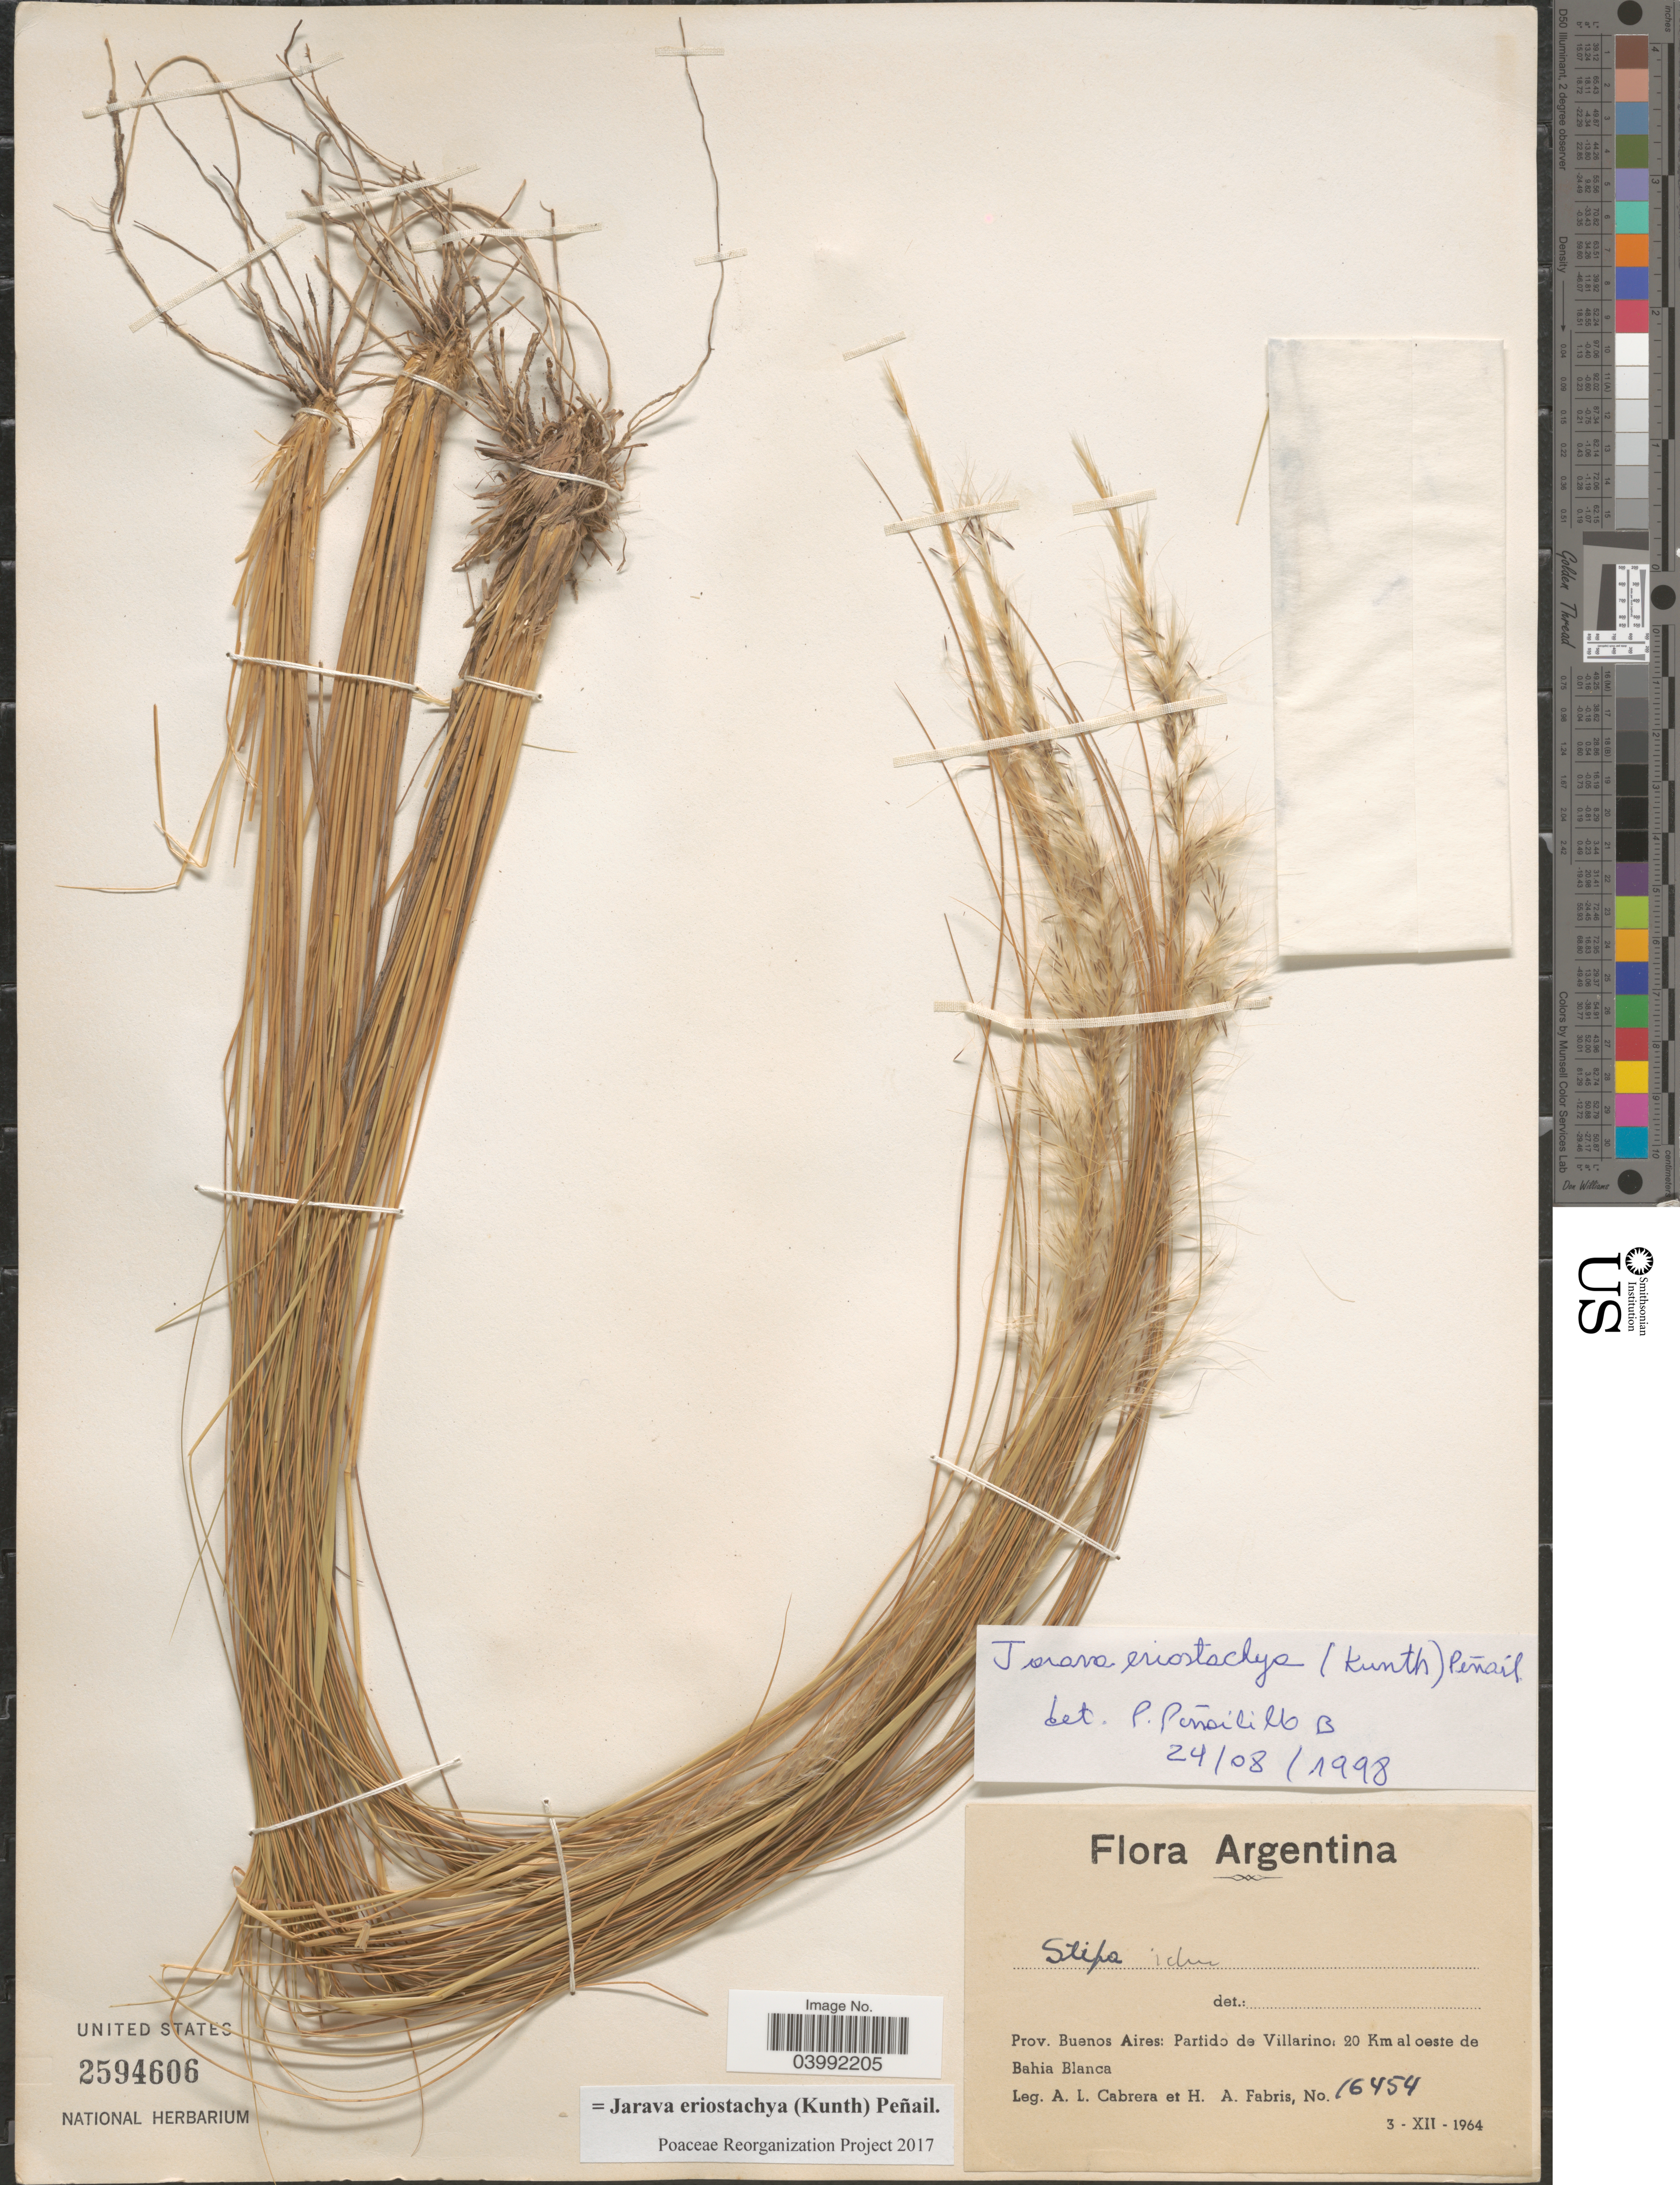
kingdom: Plantae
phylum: Tracheophyta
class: Liliopsida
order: Poales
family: Poaceae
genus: Jarava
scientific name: Jarava eriostachya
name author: (Kunth) Peñail.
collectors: A. L. Cabrera & H. A. Fabris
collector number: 16454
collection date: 1964-12-03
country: Argentina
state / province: Buenos Aires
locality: Partido de Villarino. 20 Km al oeste de Bahia Blanca.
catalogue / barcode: US 2594606